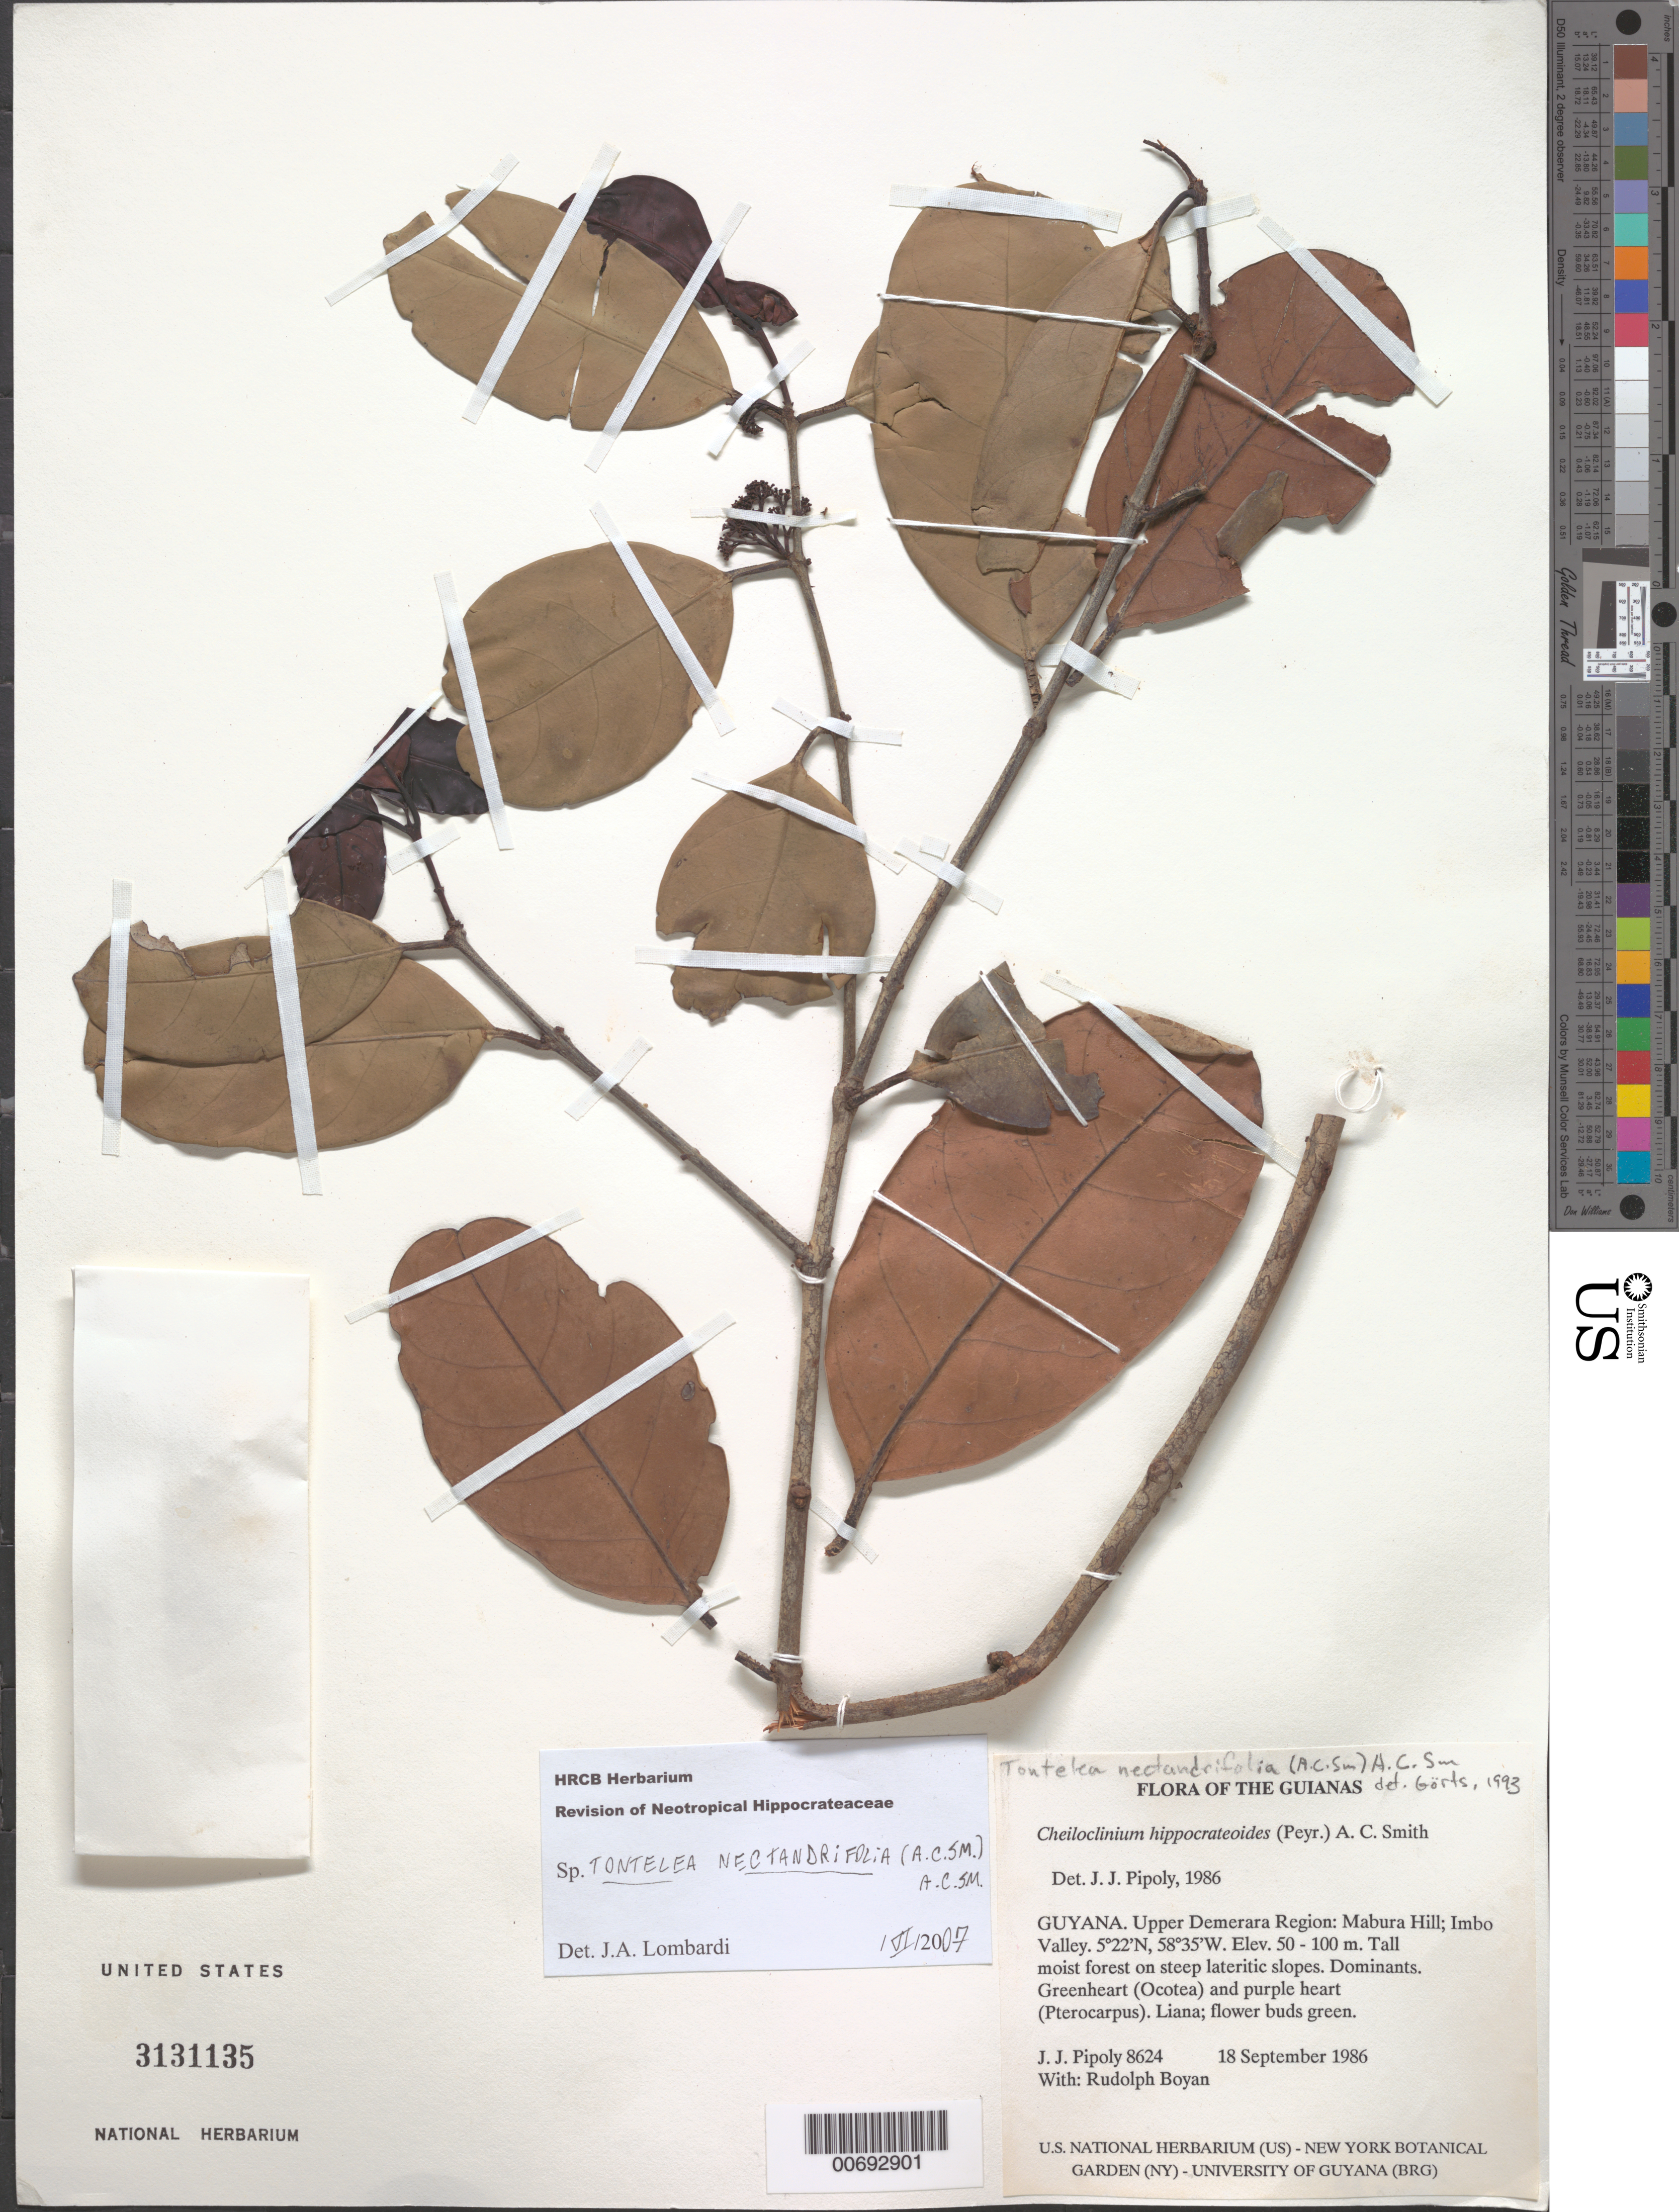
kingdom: Plantae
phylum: Tracheophyta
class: Magnoliopsida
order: Celastrales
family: Celastraceae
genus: Tontelea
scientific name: Tontelea nectandrifolia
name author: (A.C. Sm.) A.C. Sm.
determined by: Lombardi, Julio A.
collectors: J. J. Pipoly & R. Boyan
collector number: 8624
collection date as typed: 18 September 1986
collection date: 1986-09-18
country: Guyana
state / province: U. Demerara-Berbice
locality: Mabura Hill; Imbo Valley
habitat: Tall moist forest on steep lateritic slopes. Dominants. Greenheart (Ocotea) and purple heart (Pterocarpus)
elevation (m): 50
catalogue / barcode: US 3131135